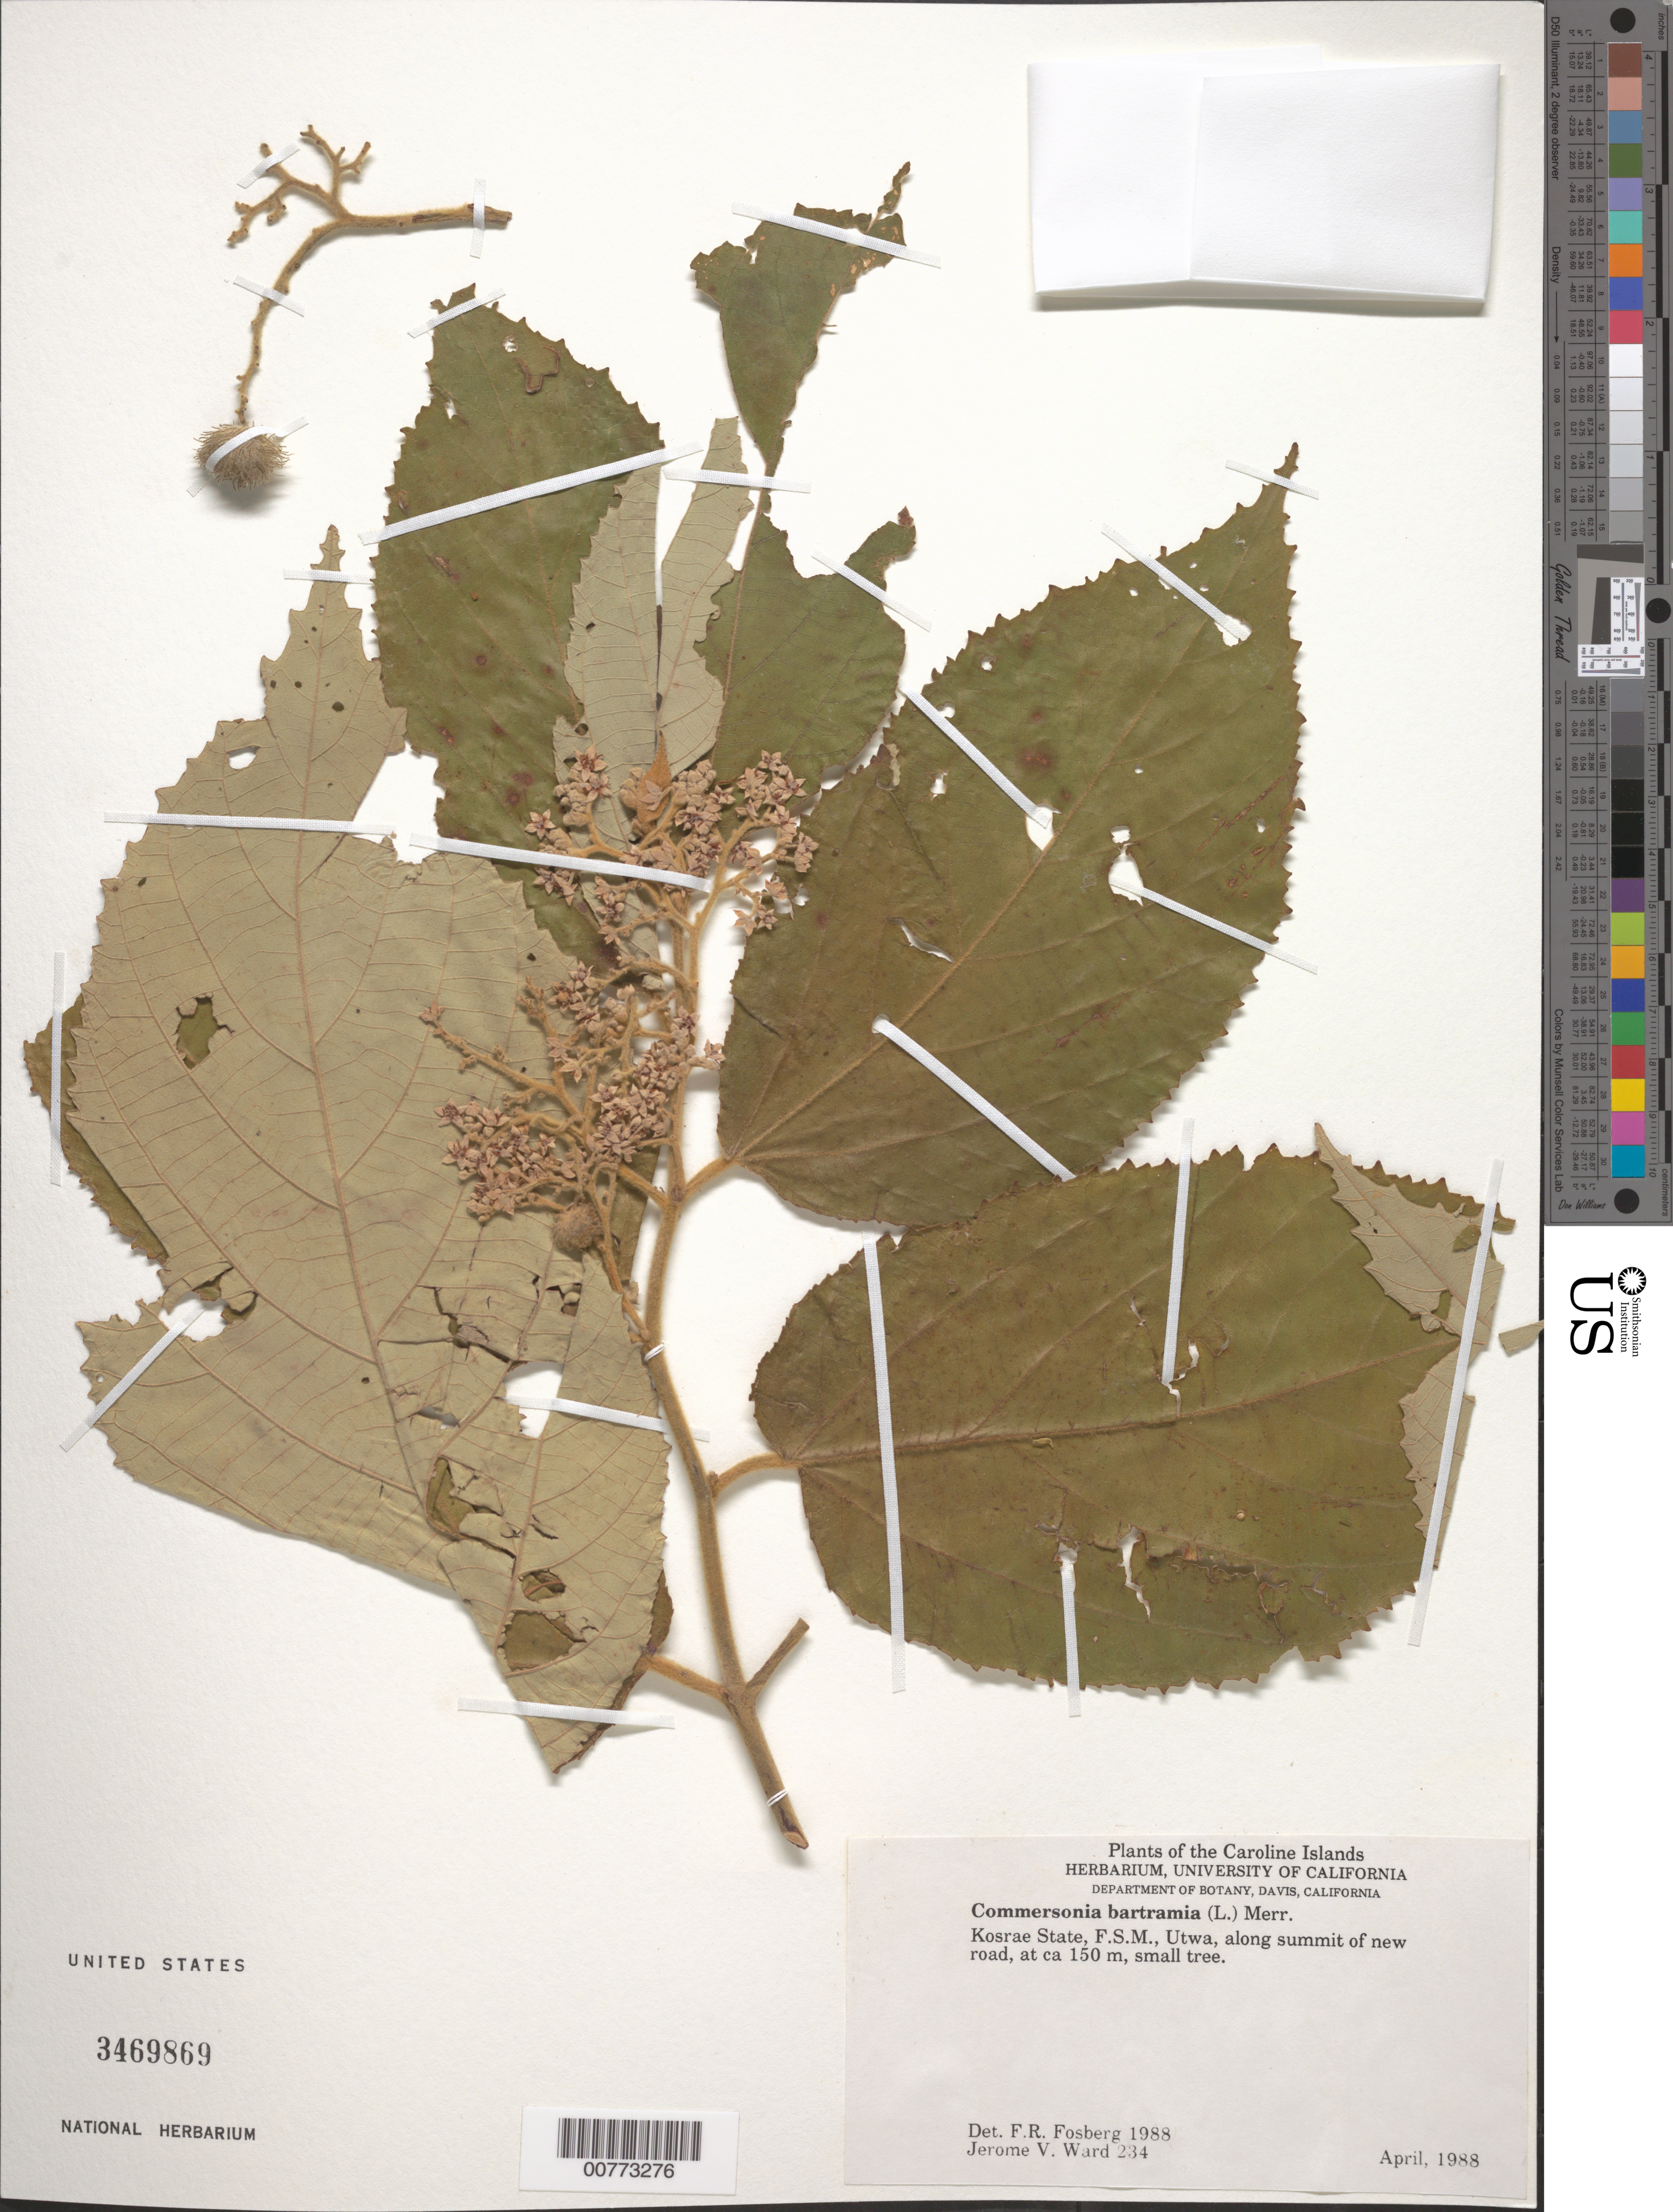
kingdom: Plantae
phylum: Tracheophyta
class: Magnoliopsida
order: Malvales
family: Malvaceae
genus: Commersonia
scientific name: Commersonia bartramia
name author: (L.) Merr.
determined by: Fosberg, F. R.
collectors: J. V. Ward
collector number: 234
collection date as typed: Apr 1988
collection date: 1988-04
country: Micronesia, Federated States of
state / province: Kosrae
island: Kosrae [Kusaie]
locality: Utwa, along summit of new road.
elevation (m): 150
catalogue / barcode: US 3469869